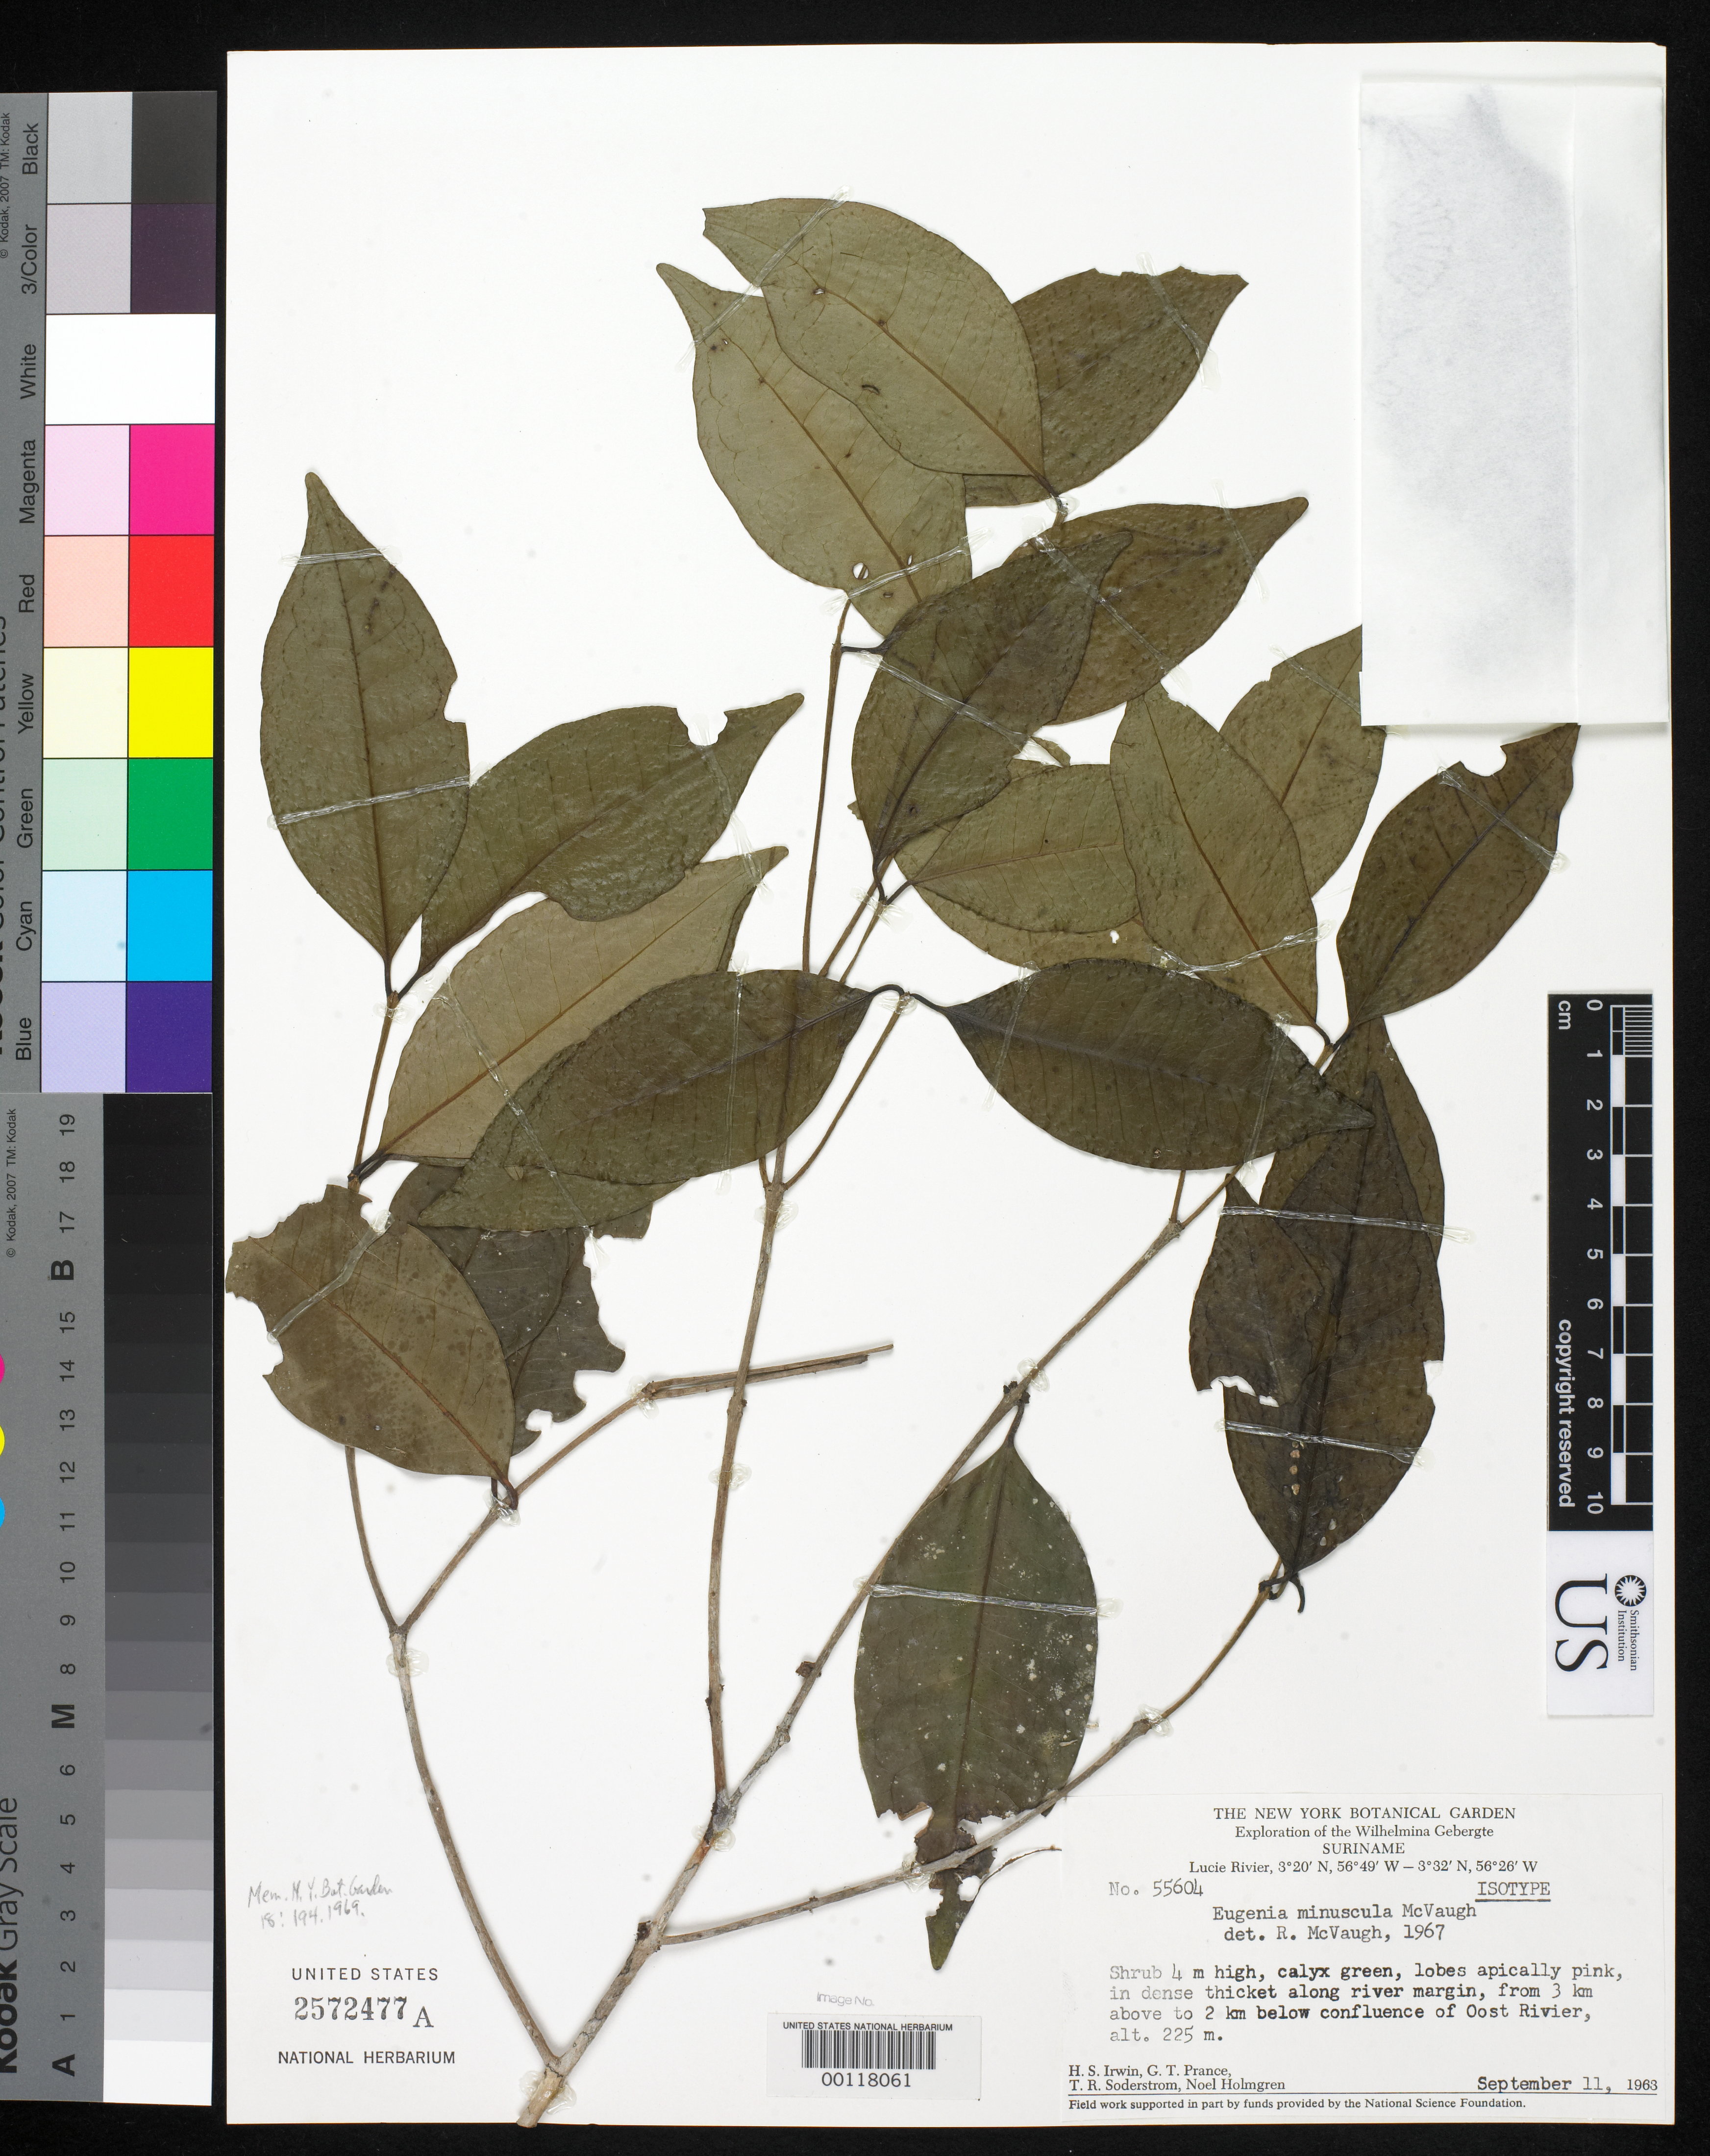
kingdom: Plantae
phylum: Tracheophyta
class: Magnoliopsida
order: Myrtales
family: Myrtaceae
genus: Eugenia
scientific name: Eugenia mimuscula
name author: McVaugh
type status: Isotype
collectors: H. Irwin, G. T. Prance, T. R. Soderstrom & N. H. Holmgren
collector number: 55604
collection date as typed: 11 Sep 1963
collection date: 1963-09-11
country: Suriname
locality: Wilhelmina Gebergte, near confluence of Oost River.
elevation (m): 225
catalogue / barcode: US 2572477A